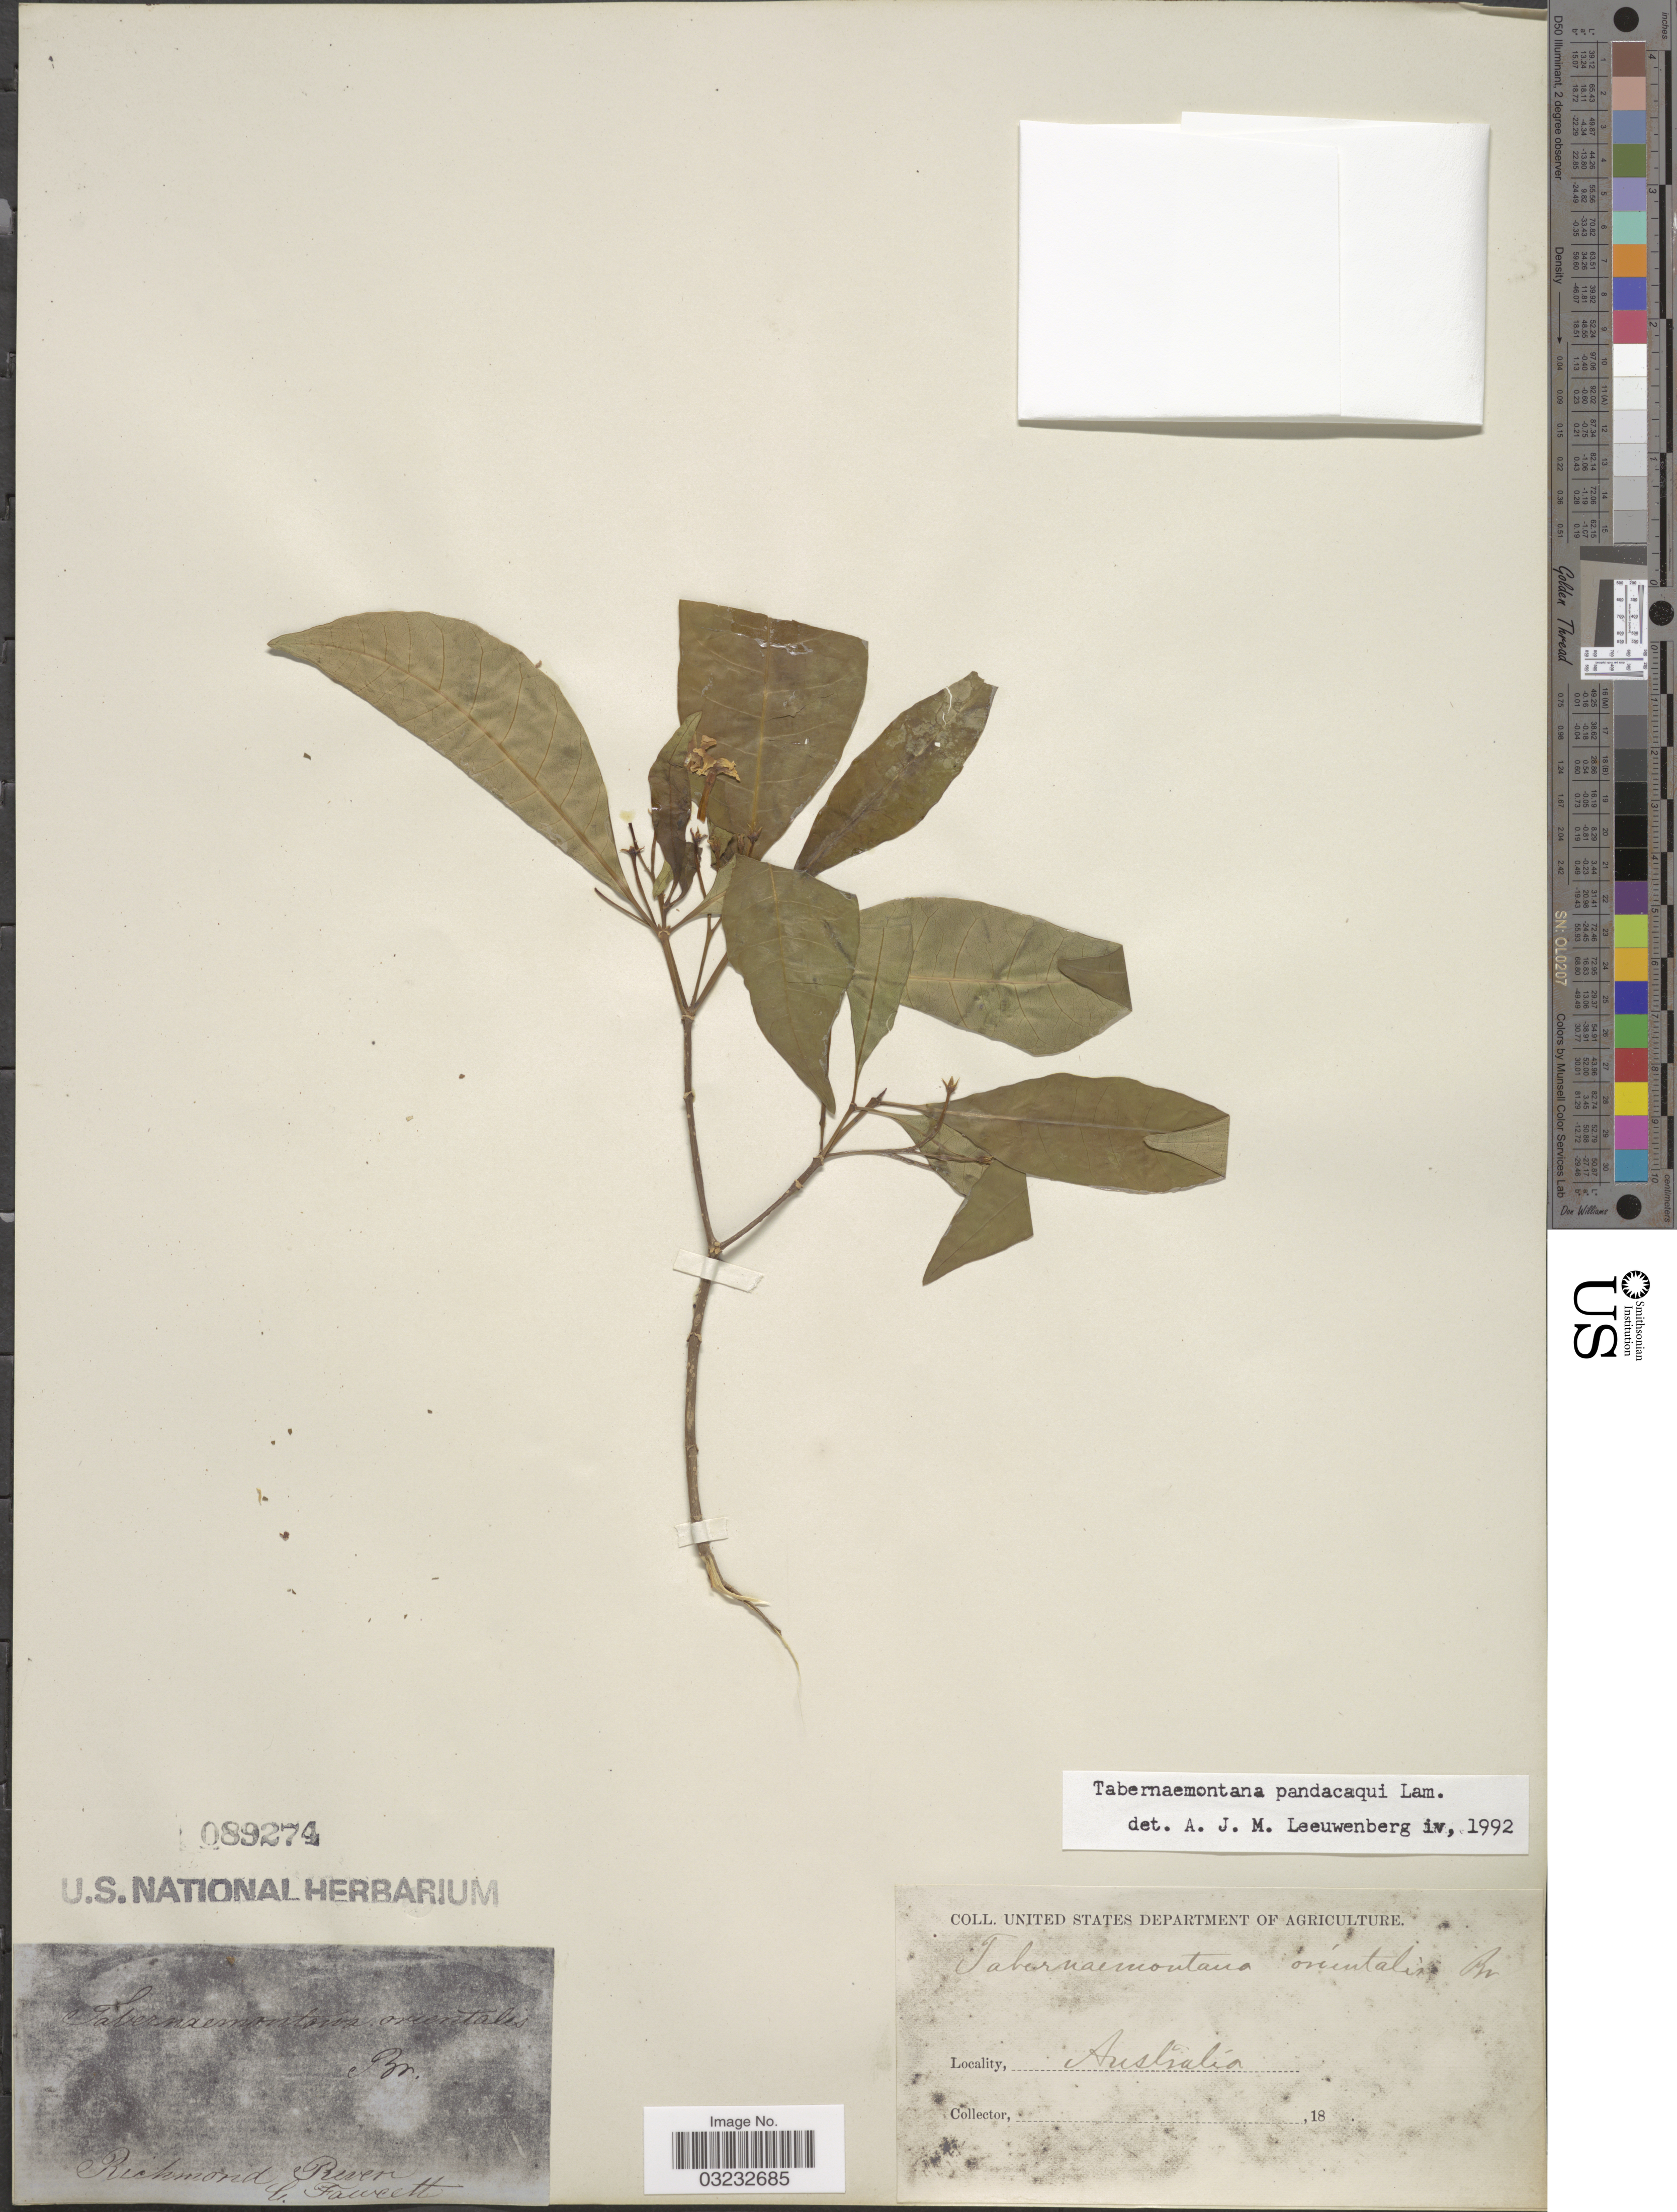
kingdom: Plantae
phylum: Tracheophyta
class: Magnoliopsida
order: Gentianales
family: Apocynaceae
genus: Tabernaemontana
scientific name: Tabernaemontana pandacaqui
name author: Poir.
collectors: C. Fawcett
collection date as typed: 18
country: Australia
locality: Richmond River.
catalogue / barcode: US 89274